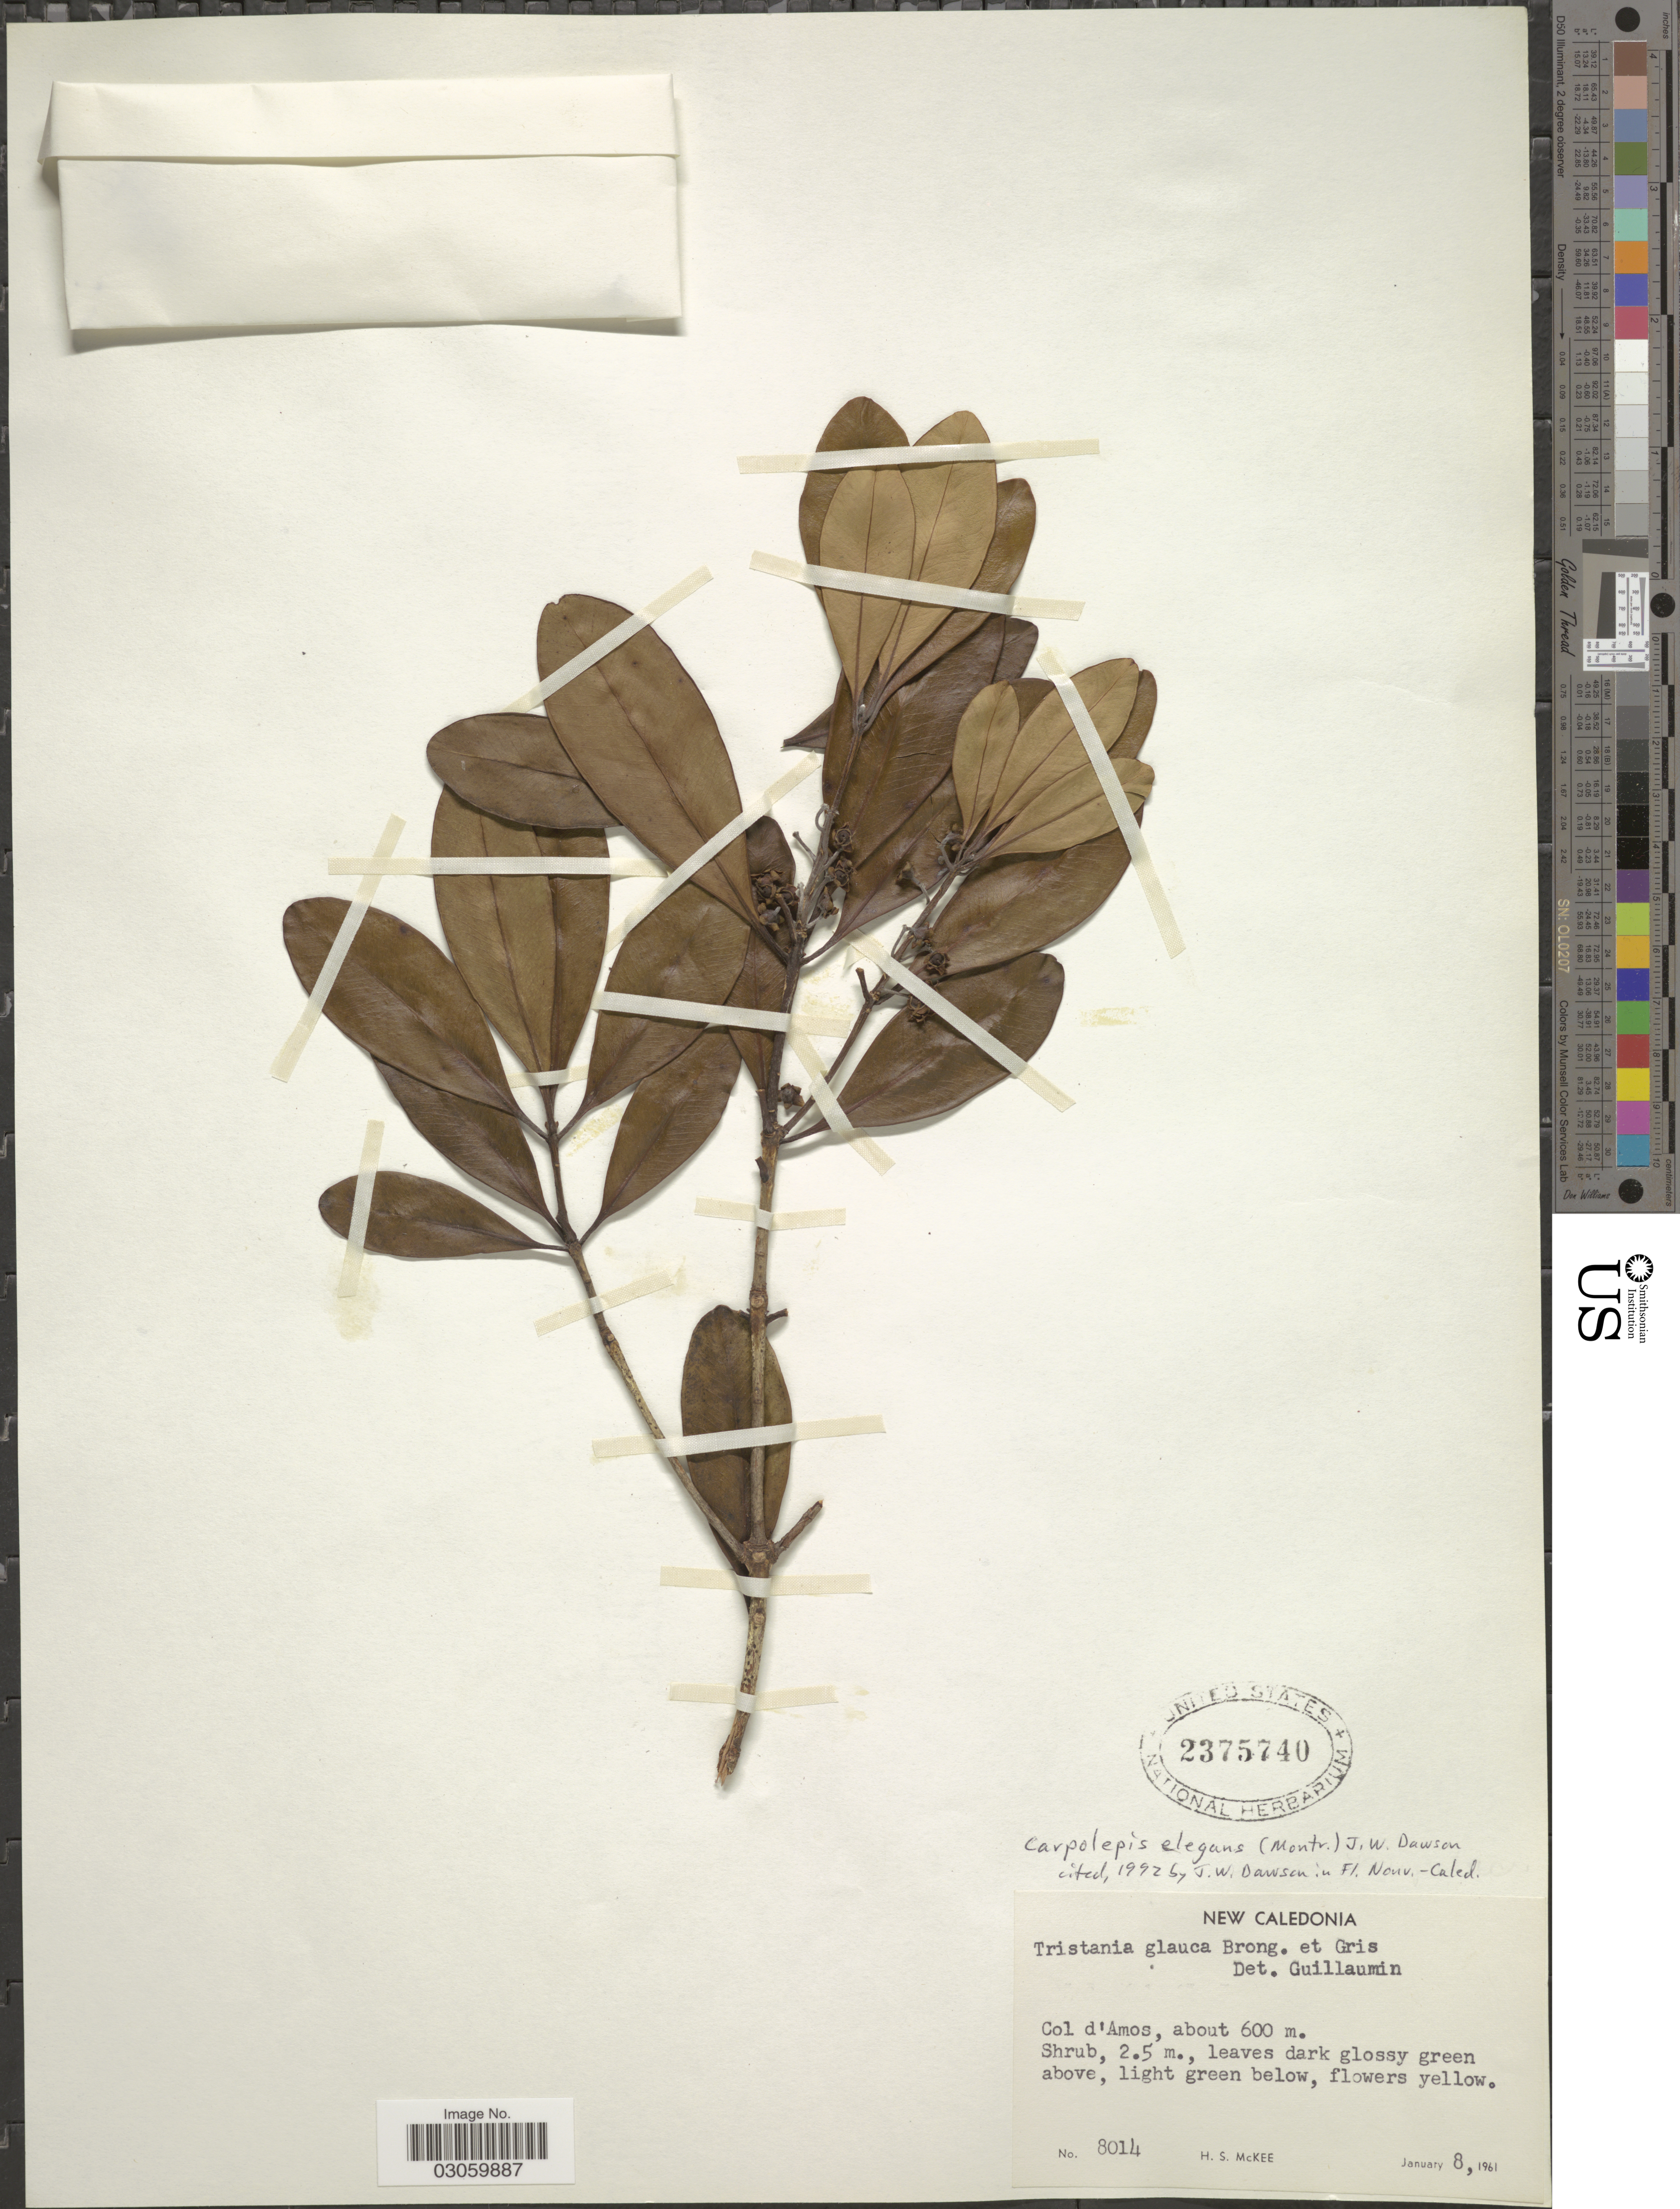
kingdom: Plantae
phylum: Tracheophyta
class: Magnoliopsida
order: Myrtales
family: Myrtaceae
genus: Metrosideros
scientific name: Metrosideros elegans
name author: (Montrouz.) Beauvis.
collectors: H. S. McKee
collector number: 8014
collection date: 1961-01-08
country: New Caledonia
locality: Col d'Amos.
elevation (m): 600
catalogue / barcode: US 2375740